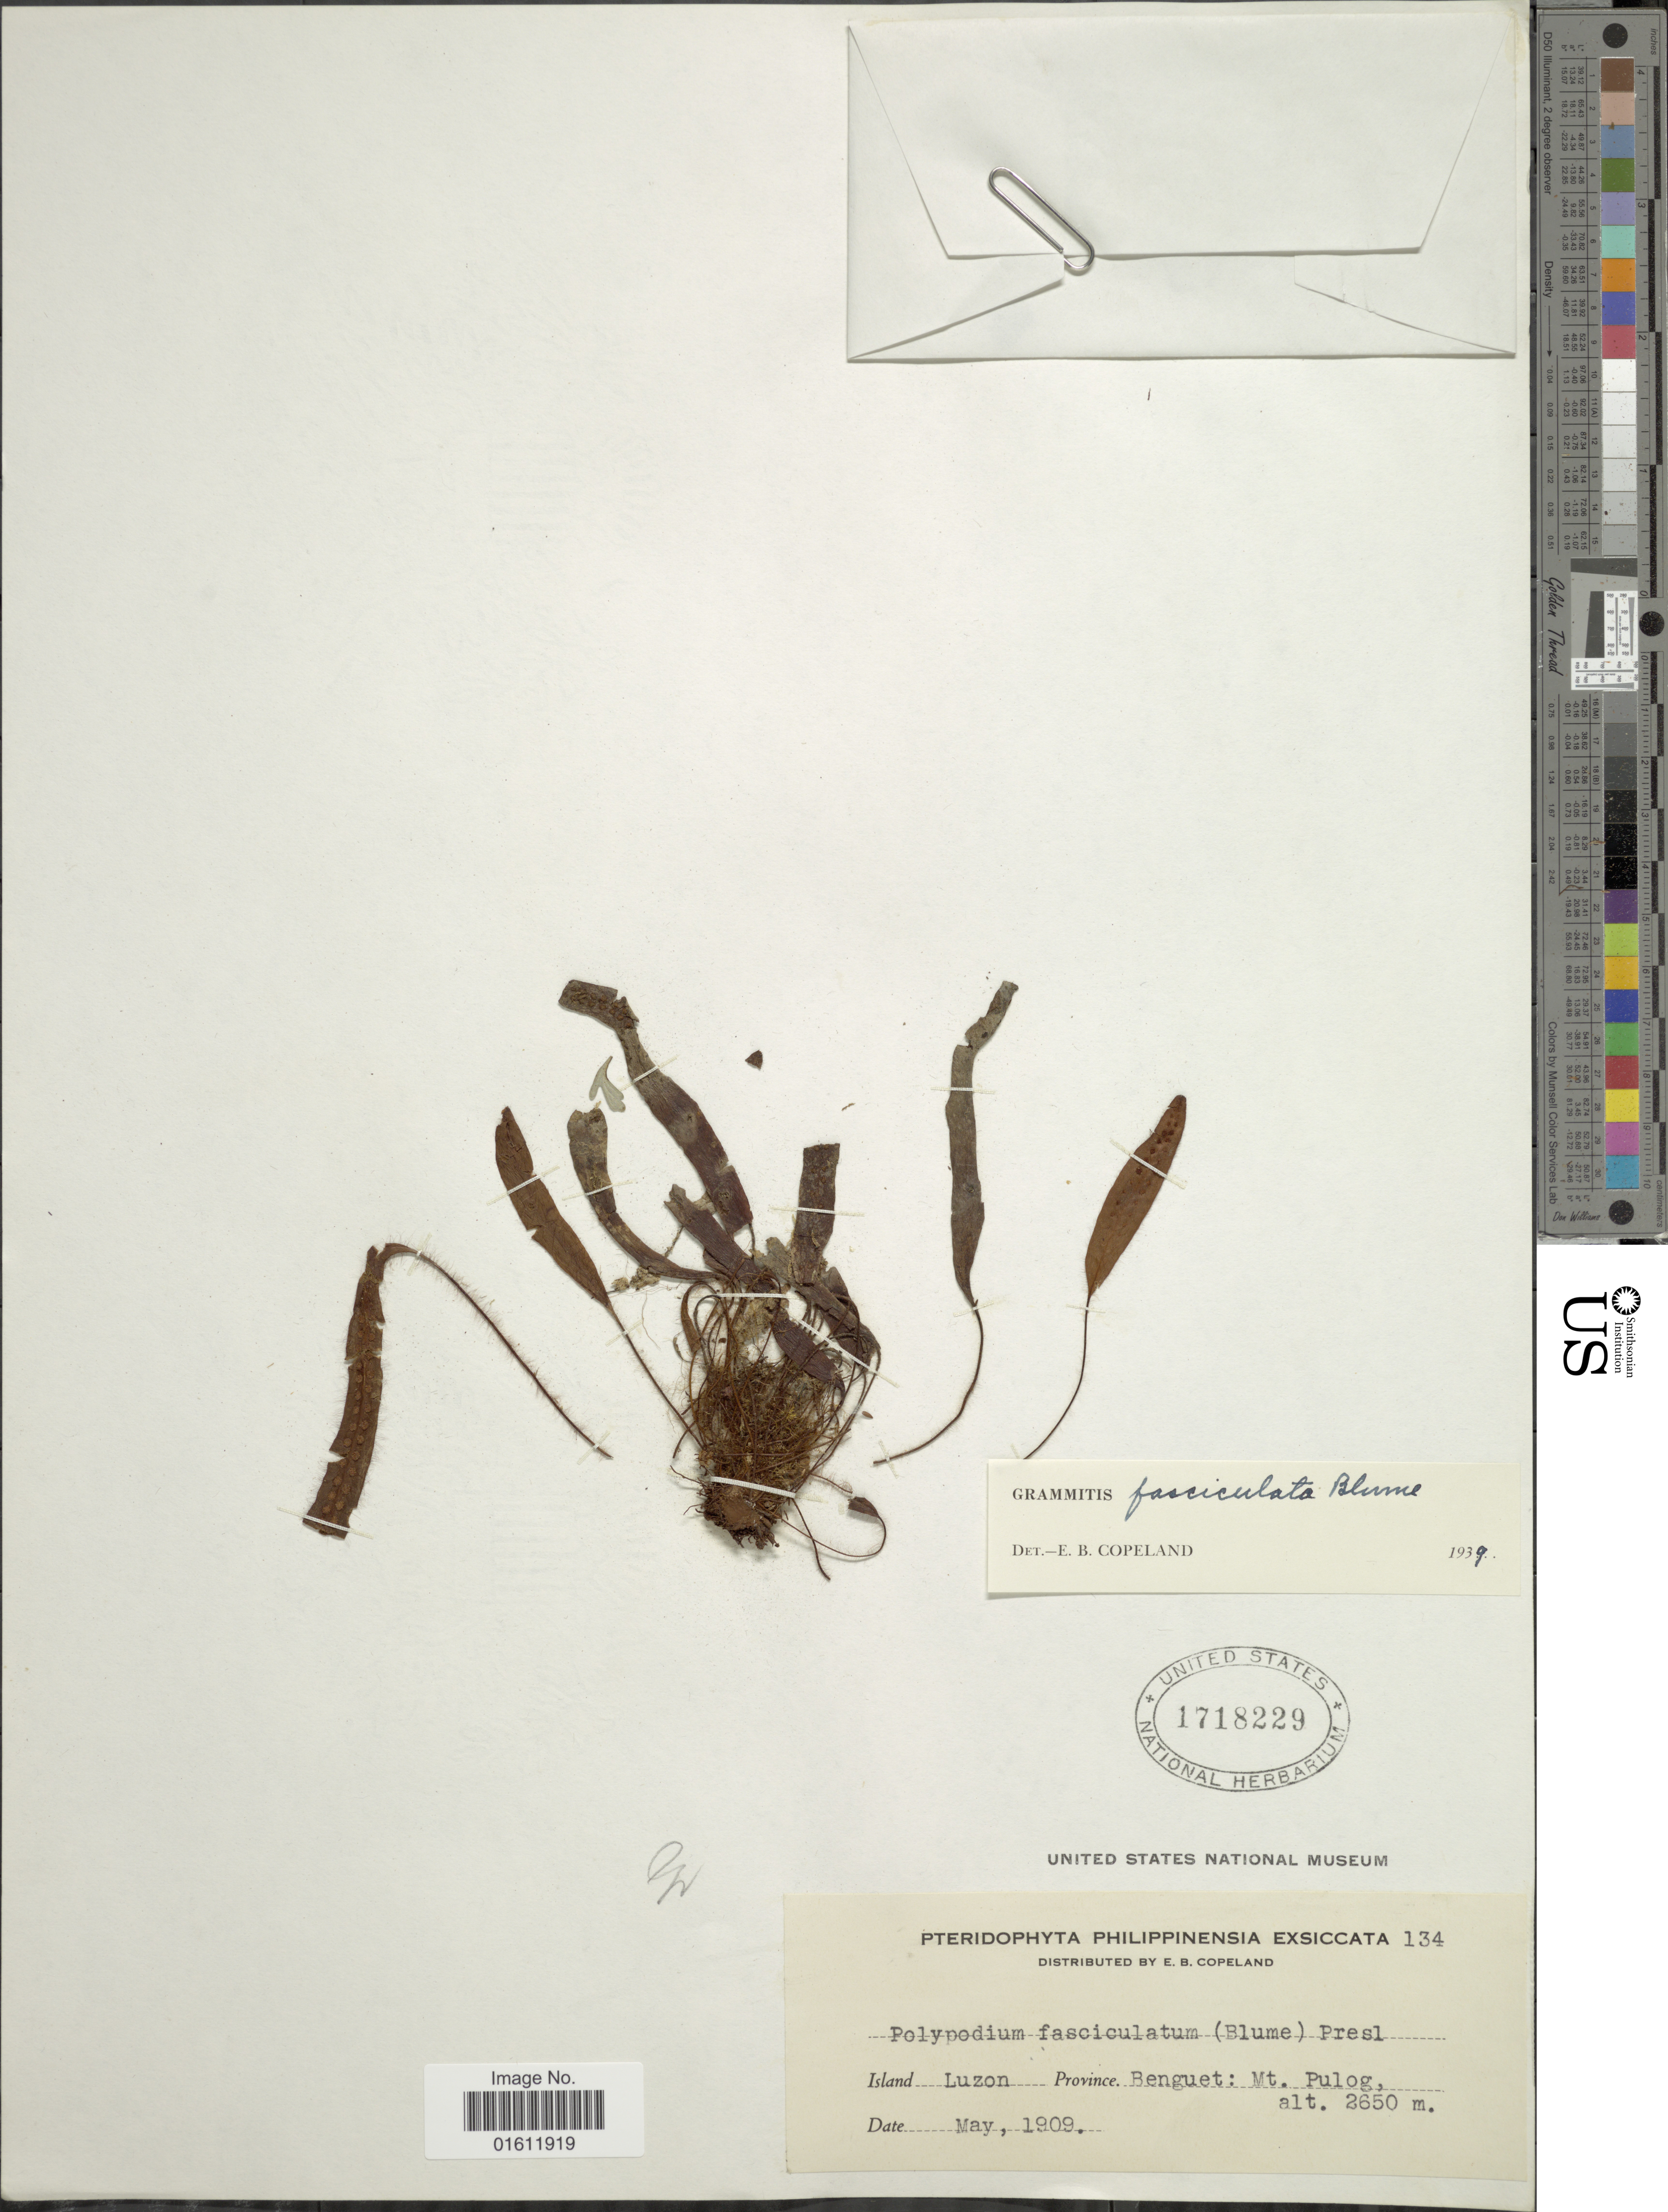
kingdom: Plantae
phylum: Tracheophyta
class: Polypodiopsida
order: Polypodiales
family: Polypodiaceae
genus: Radiogrammitis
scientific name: Radiogrammitis setigera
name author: (Blume) Parris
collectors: E. B. Copeland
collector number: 134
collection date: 1909-05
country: Philippines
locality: Island Luzon, Province. Benguet: Mt Pulog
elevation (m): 2650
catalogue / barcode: US 1718229